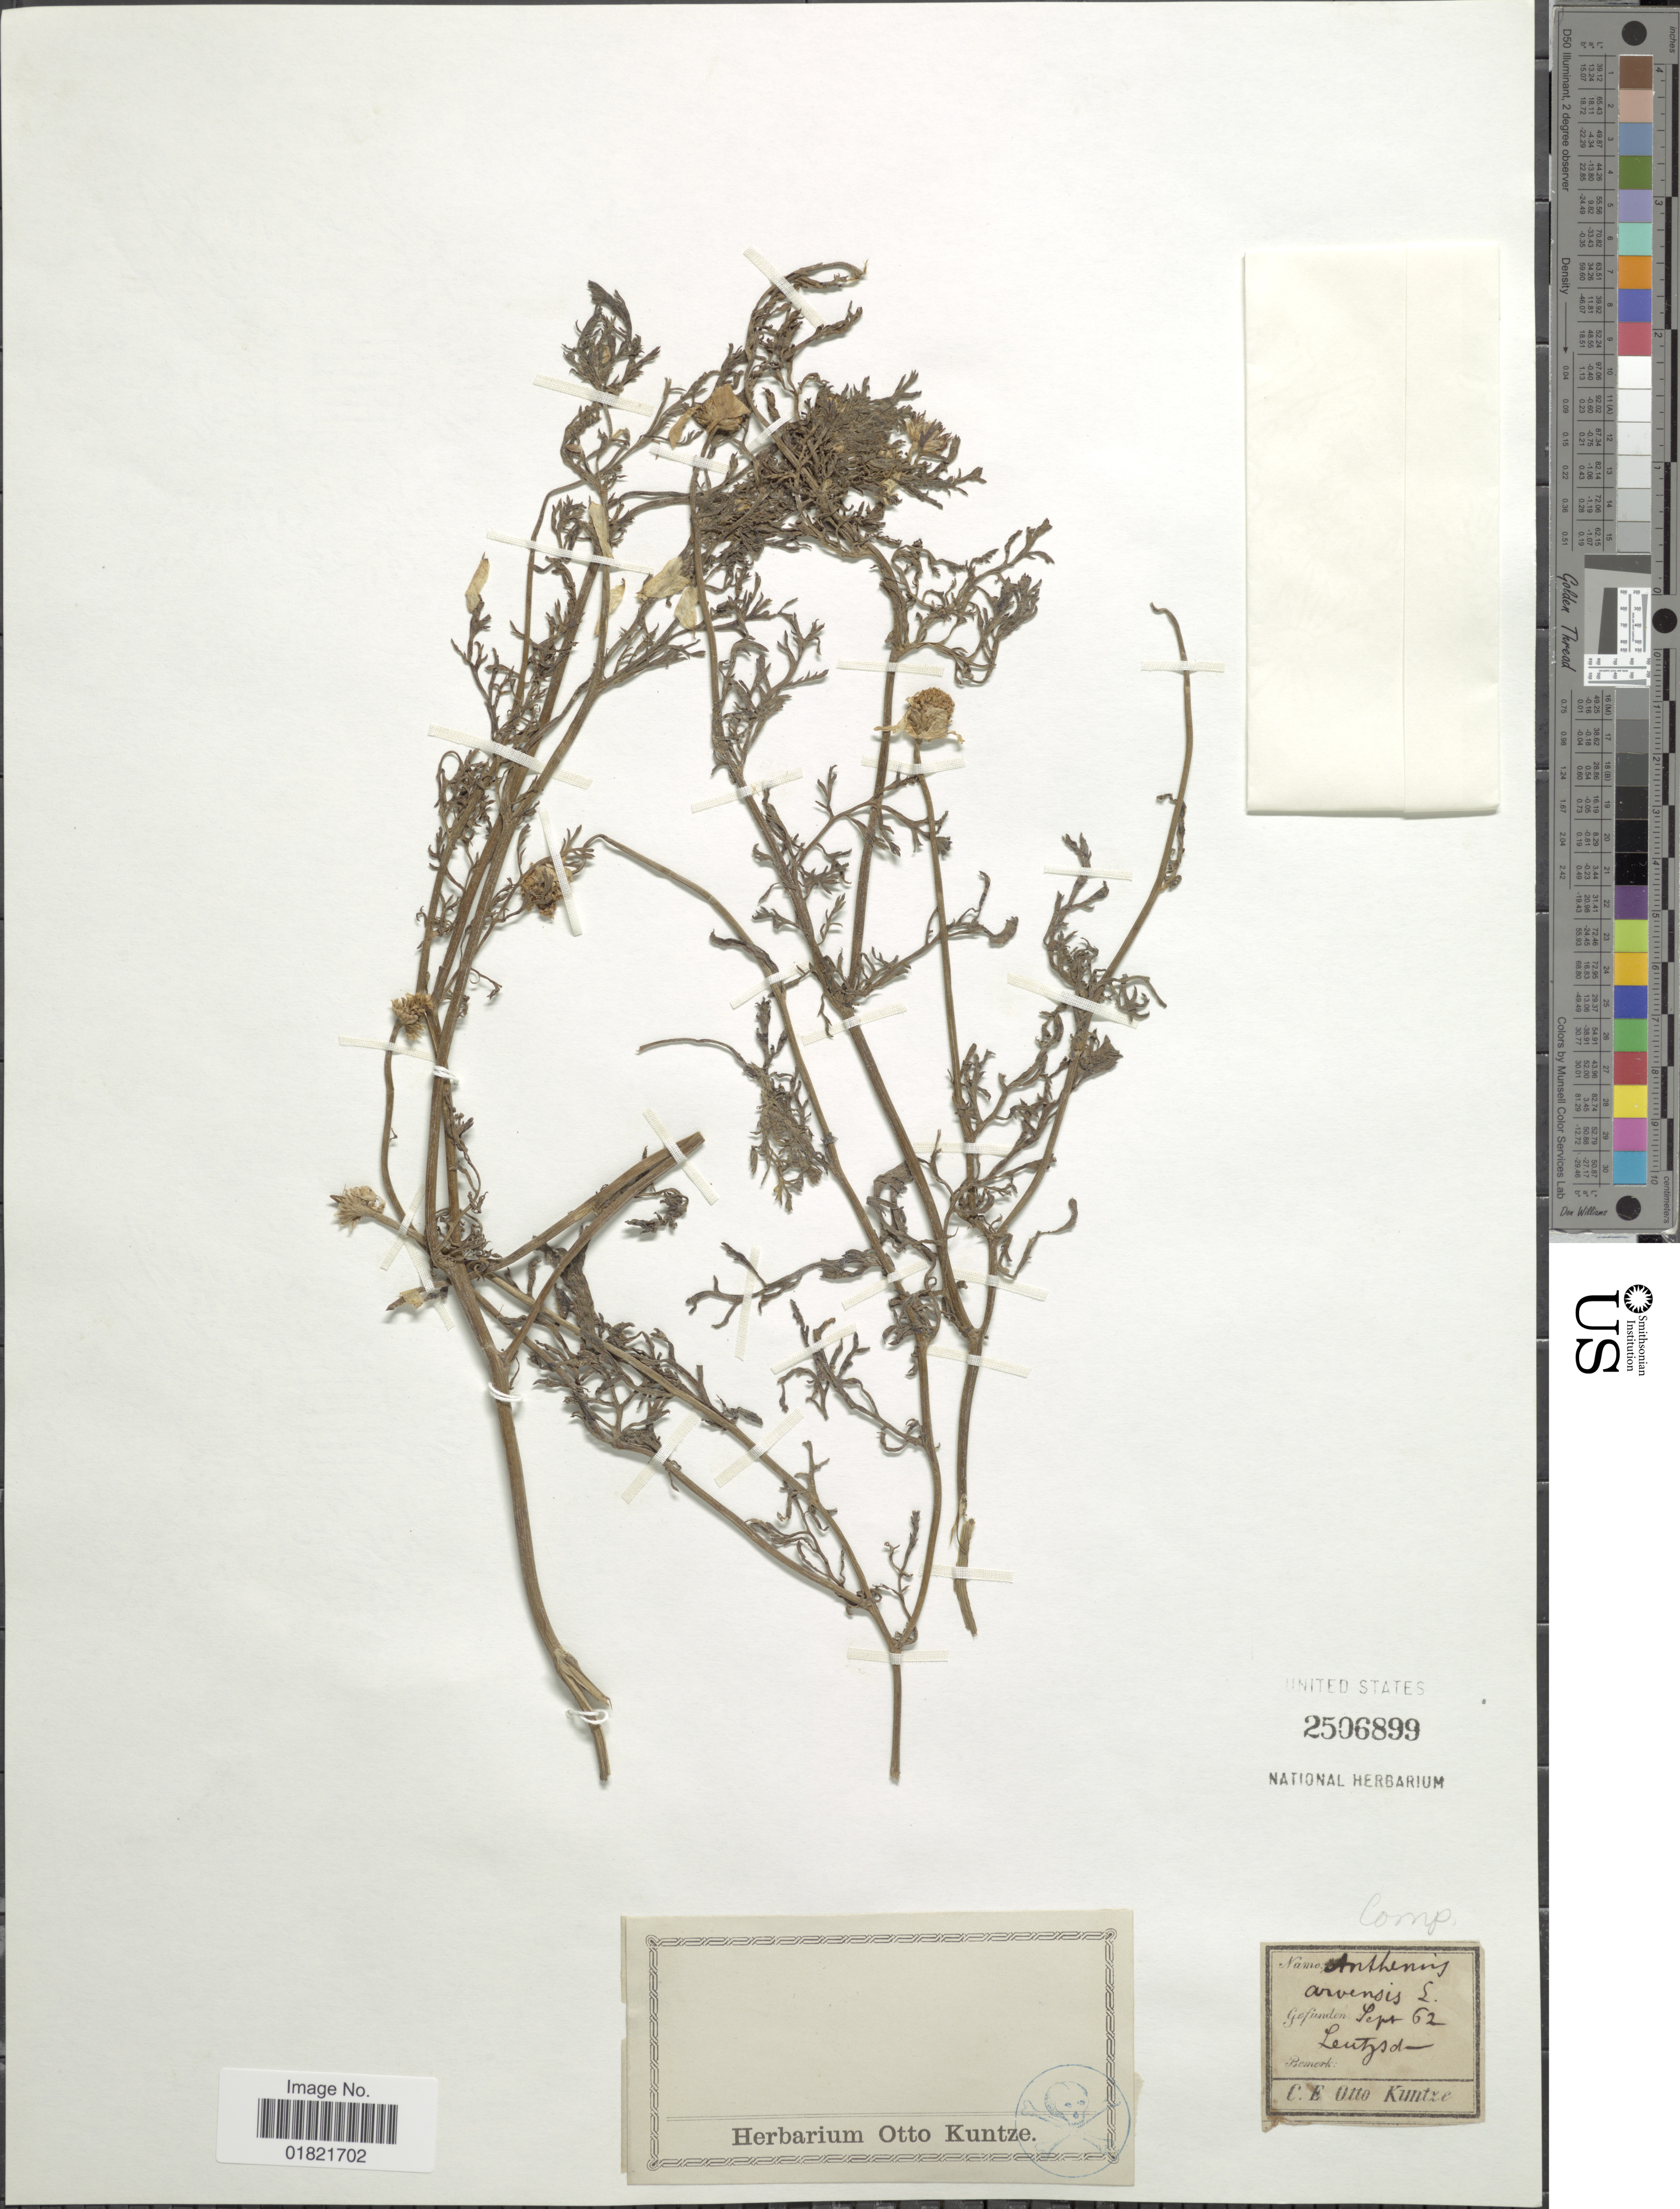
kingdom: Plantae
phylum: Tracheophyta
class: Magnoliopsida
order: Asterales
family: Asteraceae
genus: Anthemis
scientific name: Anthemis arvensis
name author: L.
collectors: C.E.O. Kuntze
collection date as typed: Transcribed d/m/y: /9/62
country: Germany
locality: Luetzow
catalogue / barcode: US 2506899